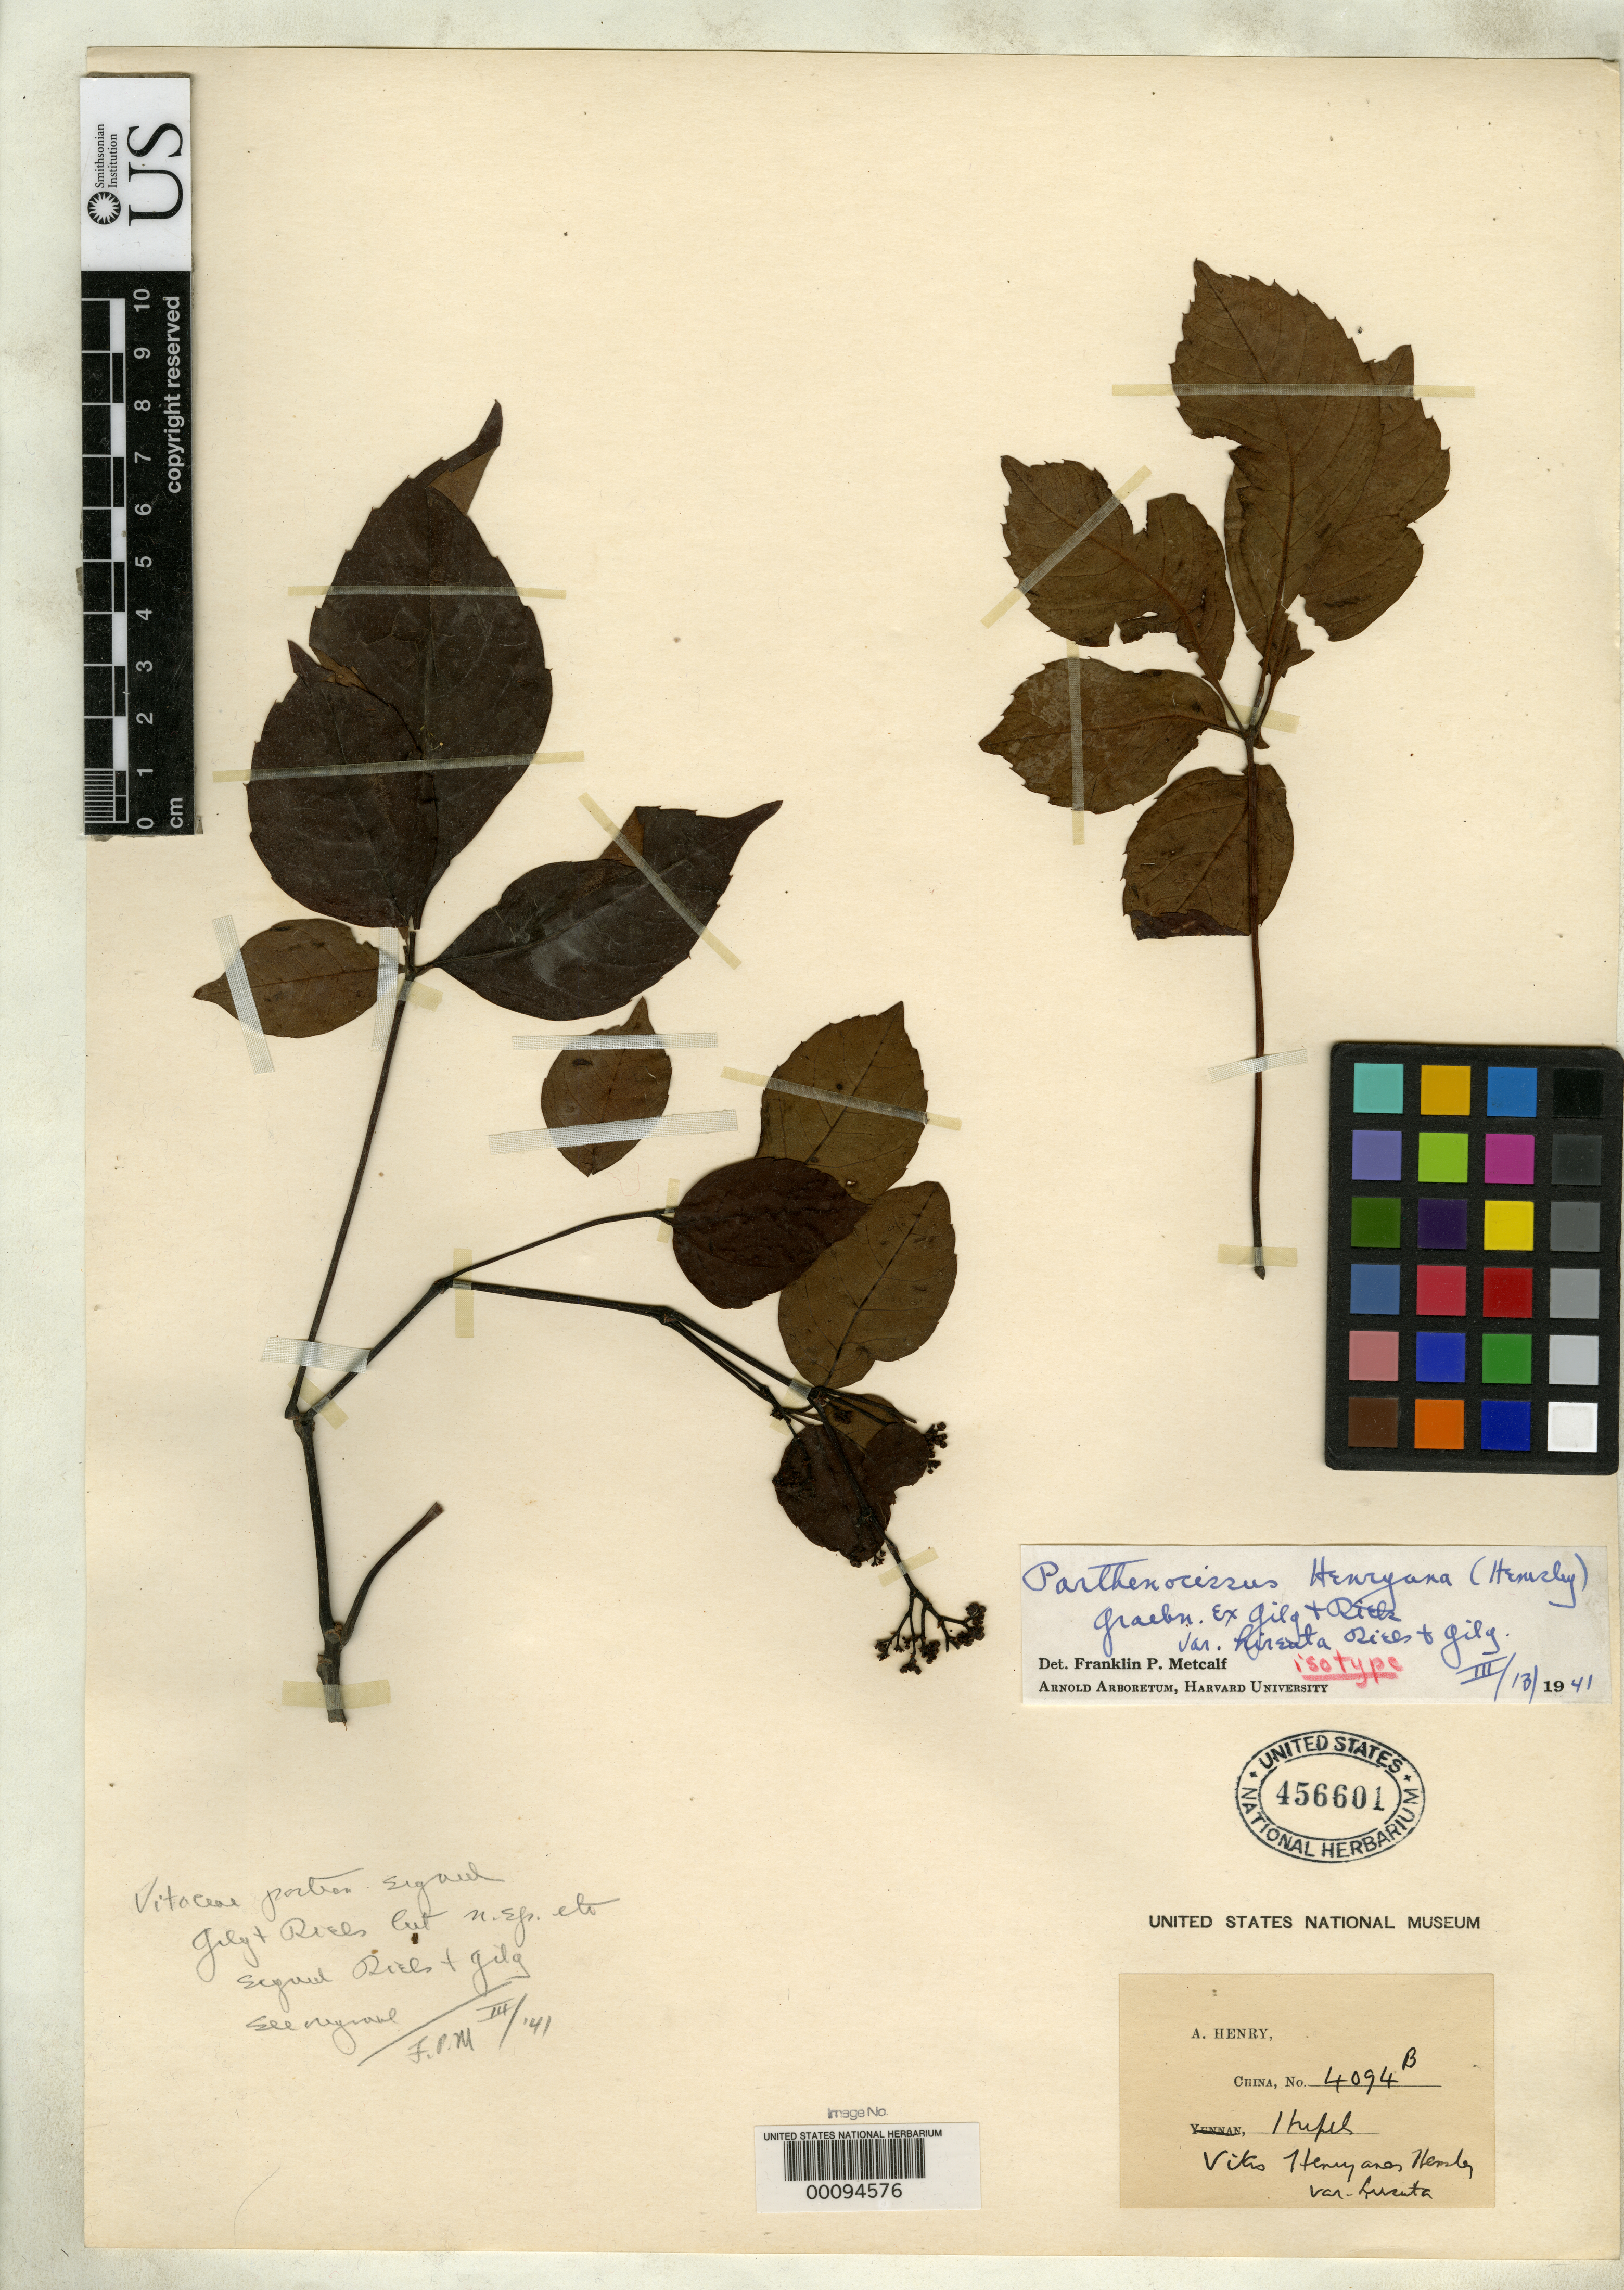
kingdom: Plantae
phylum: Tracheophyta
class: Magnoliopsida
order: Vitales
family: Vitaceae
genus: Parthenocissus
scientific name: Parthenocissus henryana var. hirsuta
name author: Diels & Gilg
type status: Isotype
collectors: A. Henry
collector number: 4094 B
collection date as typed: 1885-88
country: China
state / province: Hubei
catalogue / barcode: US 456601